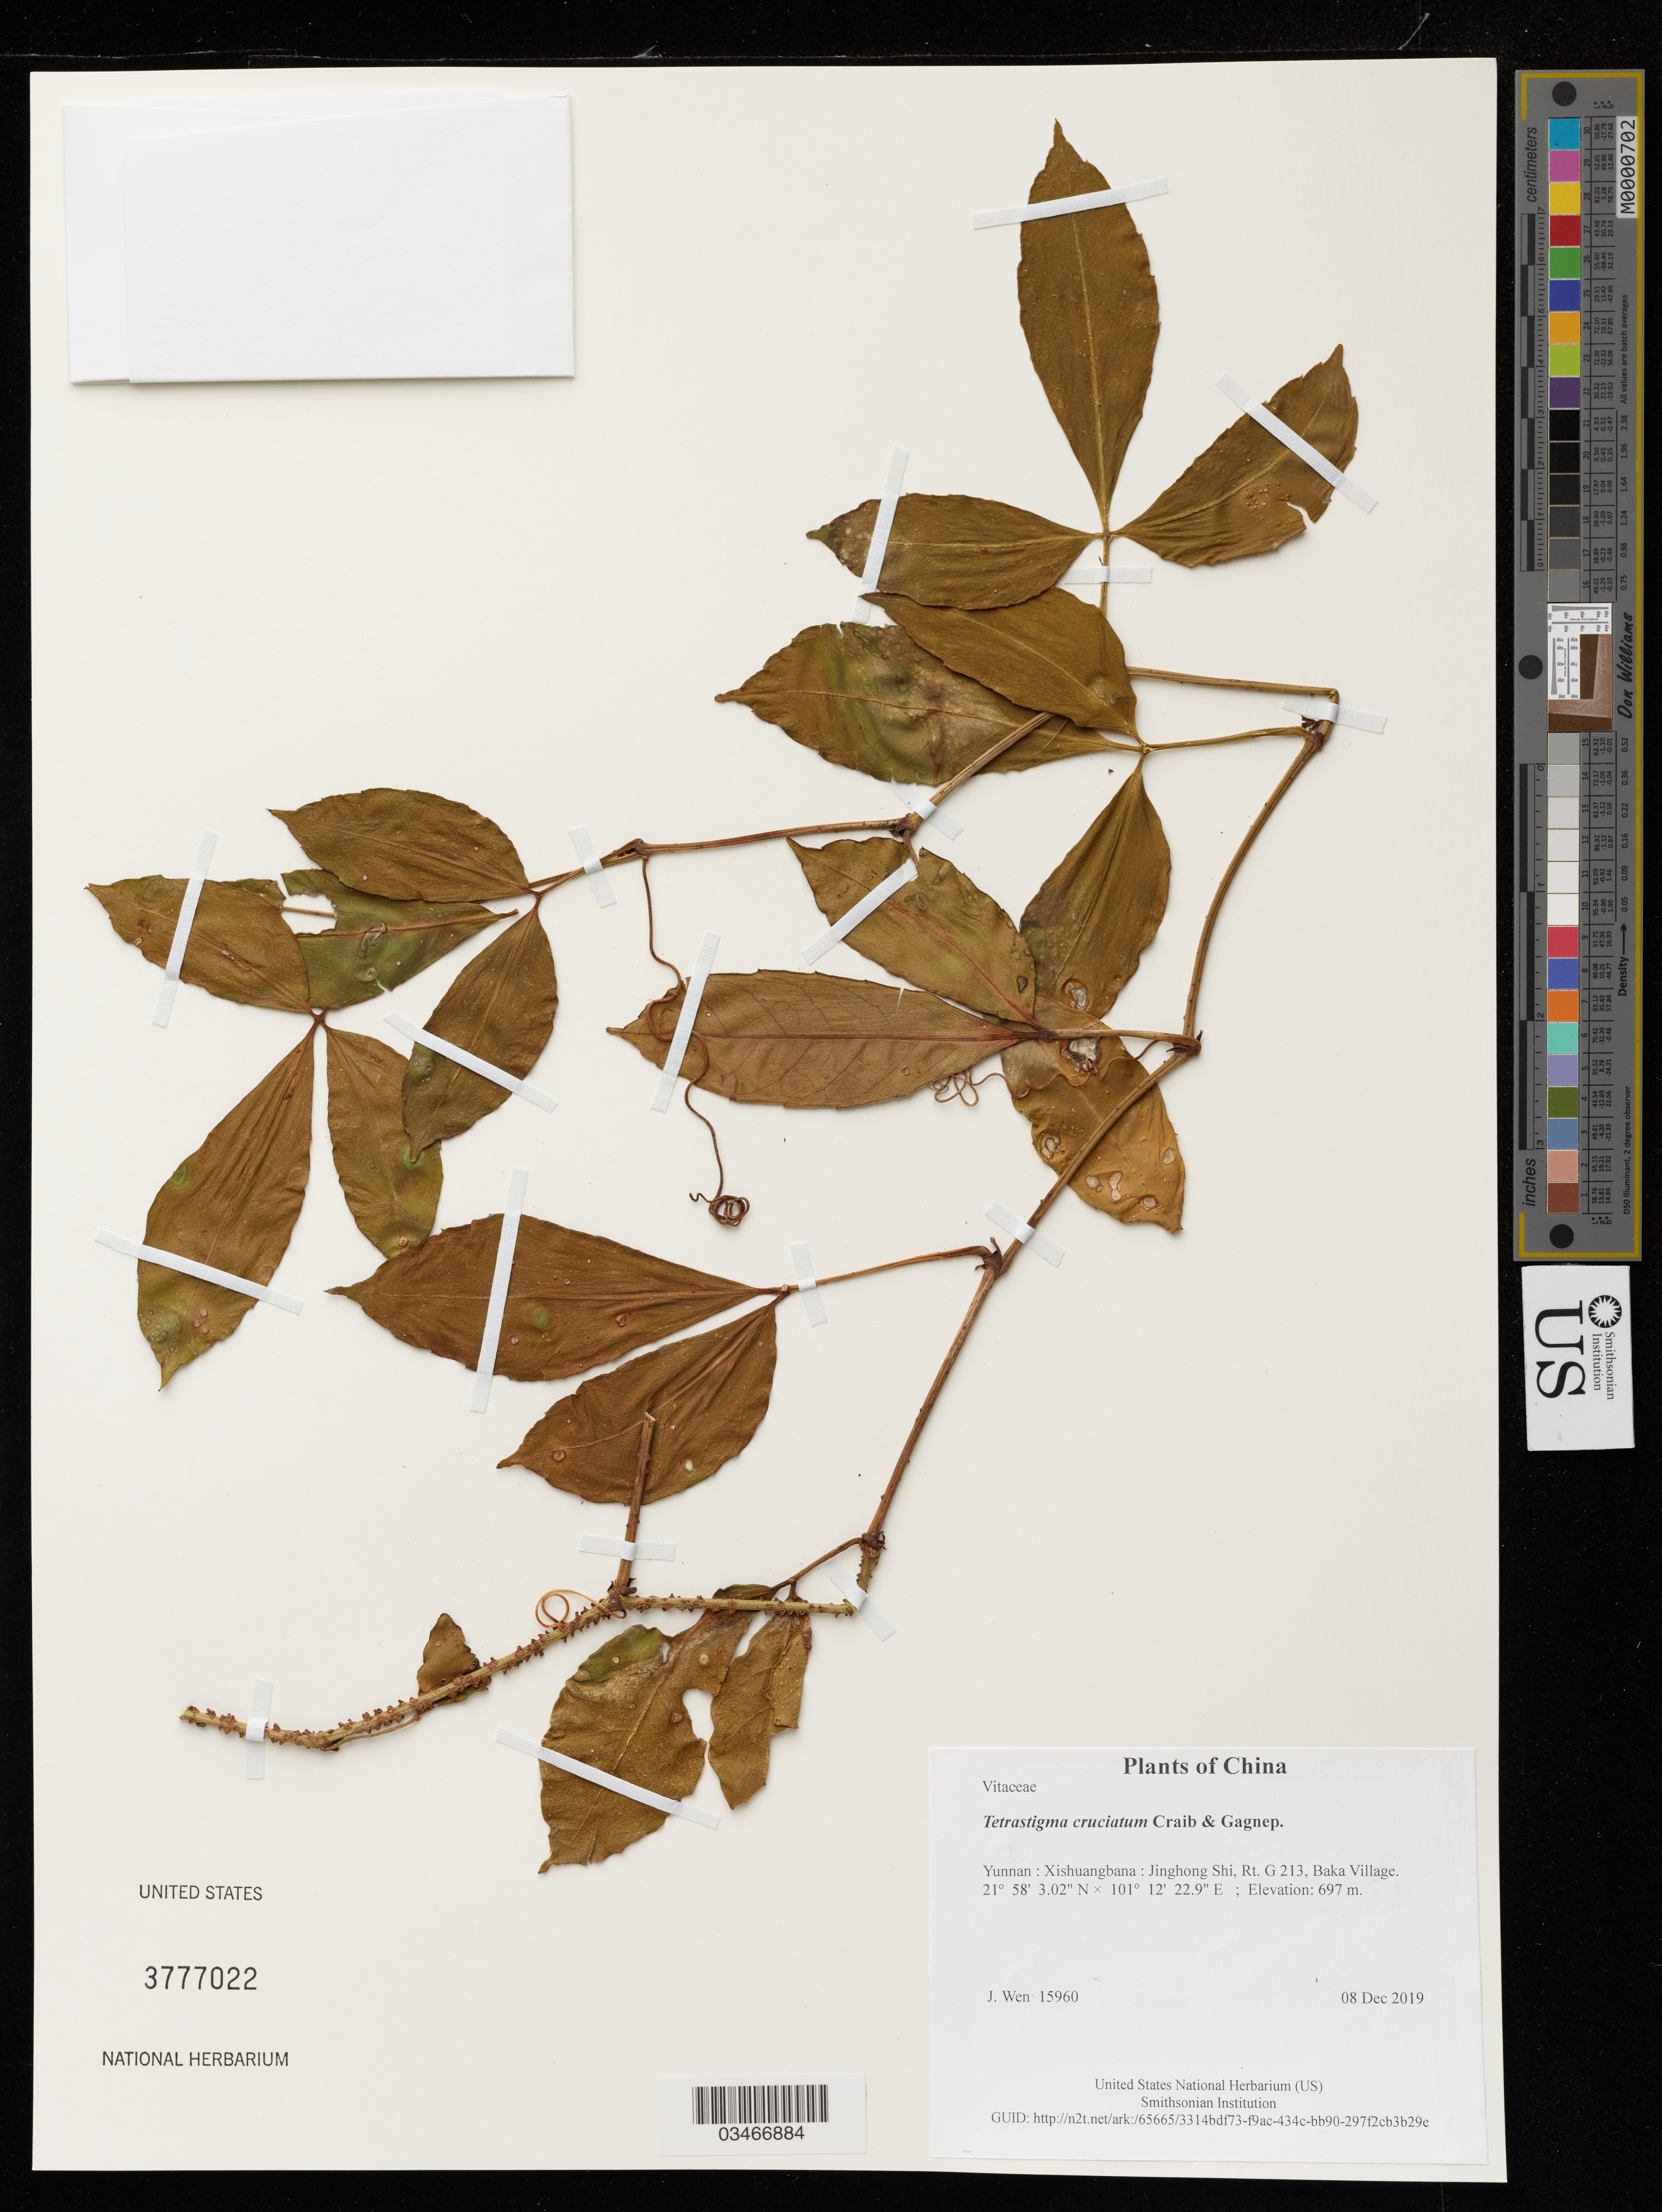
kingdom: Plantae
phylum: Tracheophyta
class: Magnoliopsida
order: Vitales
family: Vitaceae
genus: Tetrastigma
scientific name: Tetrastigma cruciatum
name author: Craib & Gagnep.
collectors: J. Wen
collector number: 15960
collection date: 2019-12-08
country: China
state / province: Yunnan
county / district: Xishuangbana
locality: Jinghong Shi, Rt. G 213, Baka Village.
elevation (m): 697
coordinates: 21 58 3.02 N, 101 12 22.9 E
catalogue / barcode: US 3777022